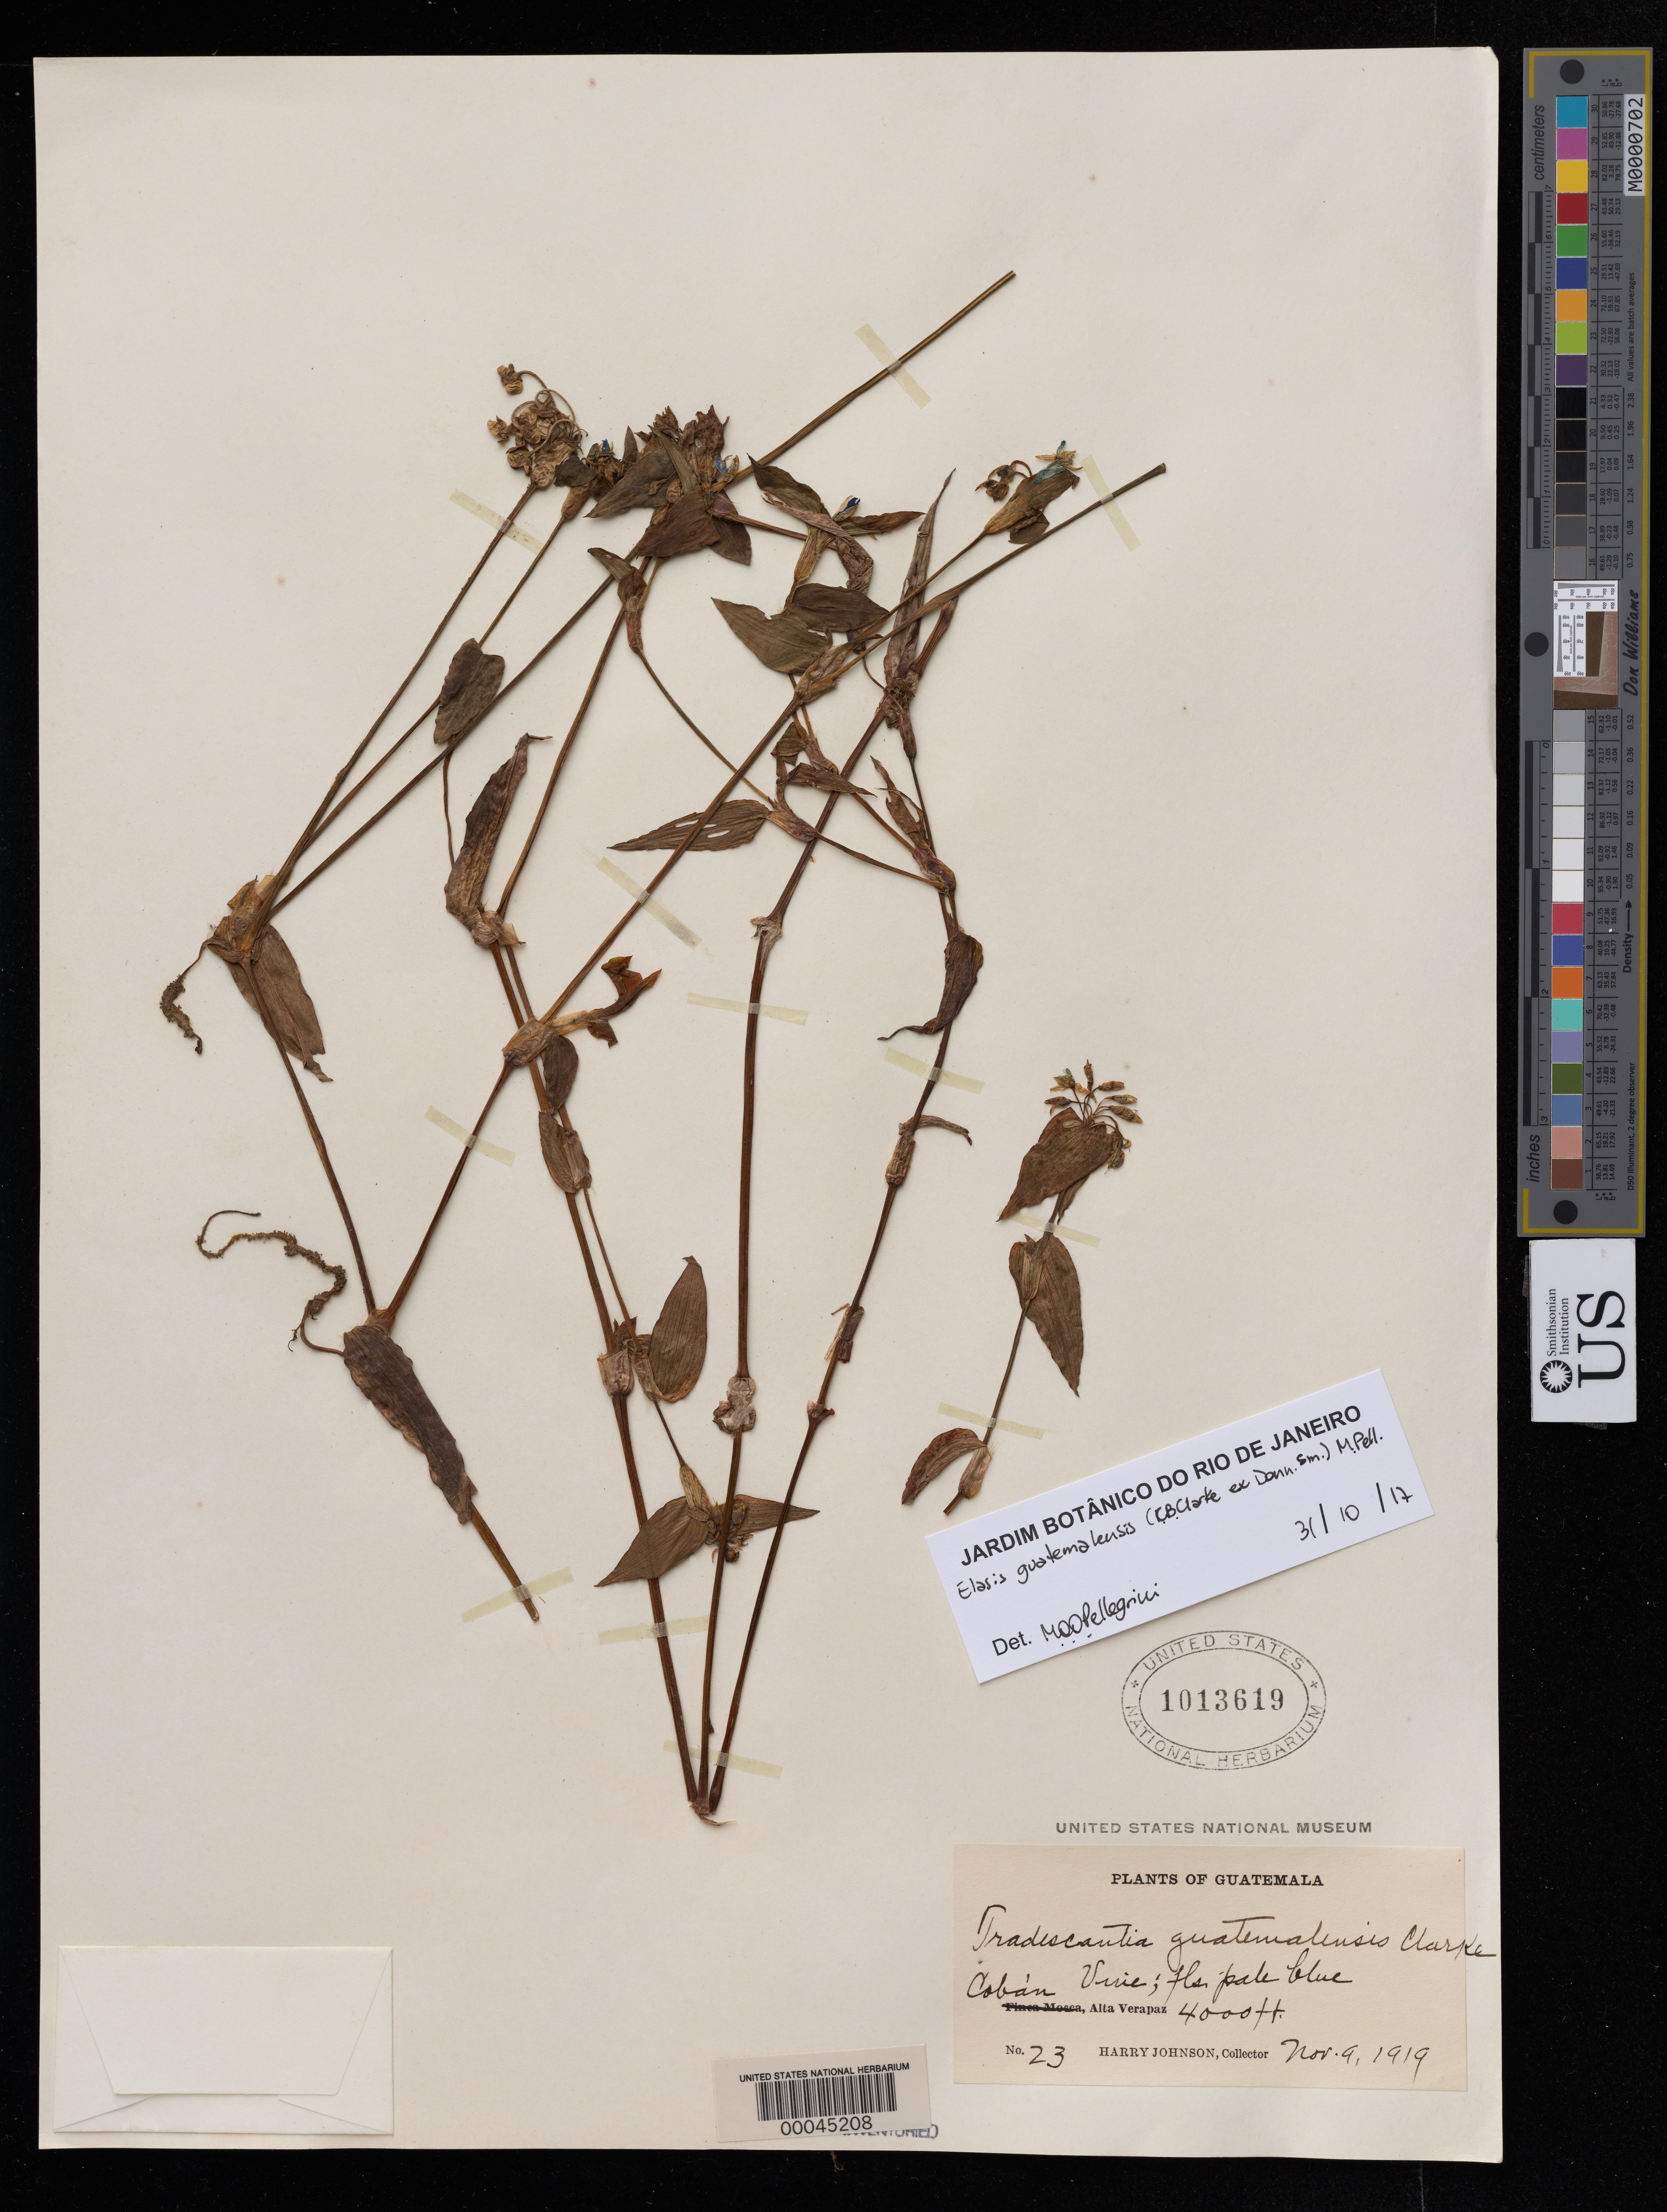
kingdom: Plantae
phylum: Tracheophyta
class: Liliopsida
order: Commelinales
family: Commelinaceae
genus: Elasis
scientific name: Elasis guatemalensis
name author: (C.B. Clarke ex Donn. Sm.) M. Pell.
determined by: Pellegrini, M. O. de Oliveira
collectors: H. Johnson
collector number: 23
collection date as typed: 09 Nov 1919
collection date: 1919-11-09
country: Guatemala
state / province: Alta Verapaz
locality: Virie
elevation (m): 1220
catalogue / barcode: US 1013619